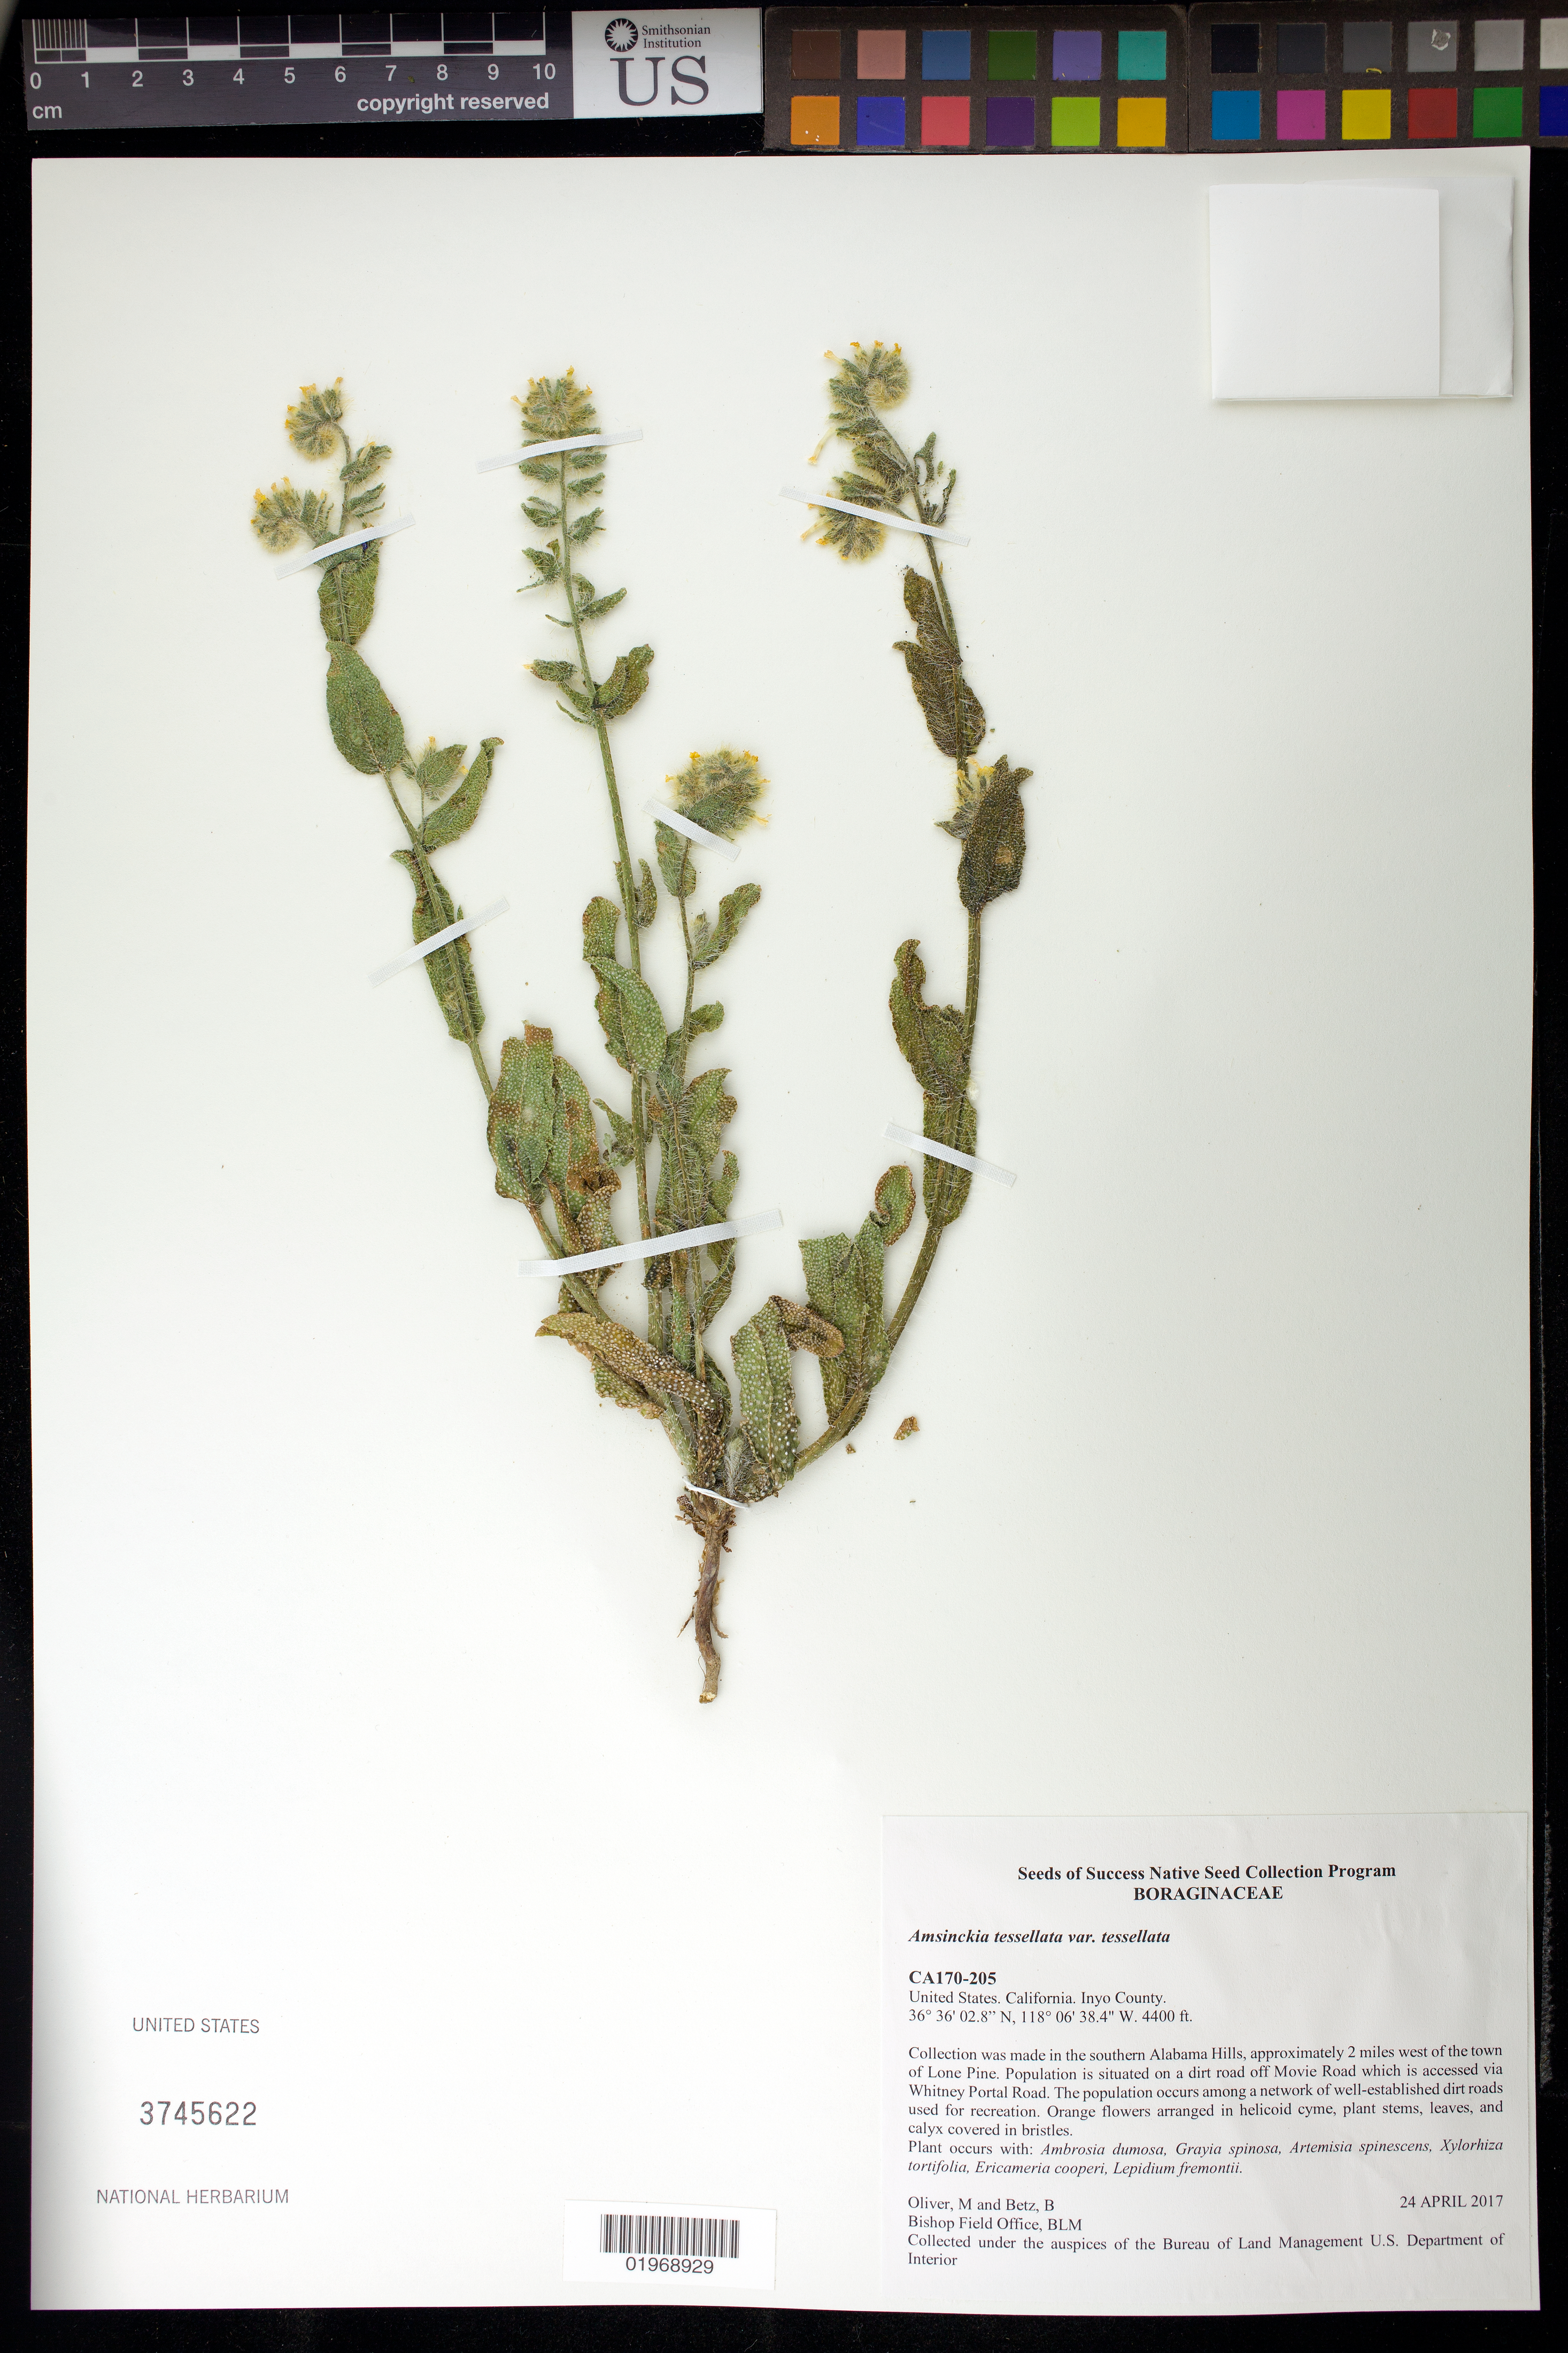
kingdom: Plantae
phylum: Tracheophyta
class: Magnoliopsida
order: Boraginales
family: Boraginaceae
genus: Amsinckia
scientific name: Amsinckia tessellata var. tessellata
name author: A. Gray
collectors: M. Oliver & B. Betz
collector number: CA170-205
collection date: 2017-04-24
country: United States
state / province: California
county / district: Inyo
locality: Alabama Hills, 2 mi. W of Lone Pine, Off Movie Rd.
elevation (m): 1341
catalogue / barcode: US 3745622